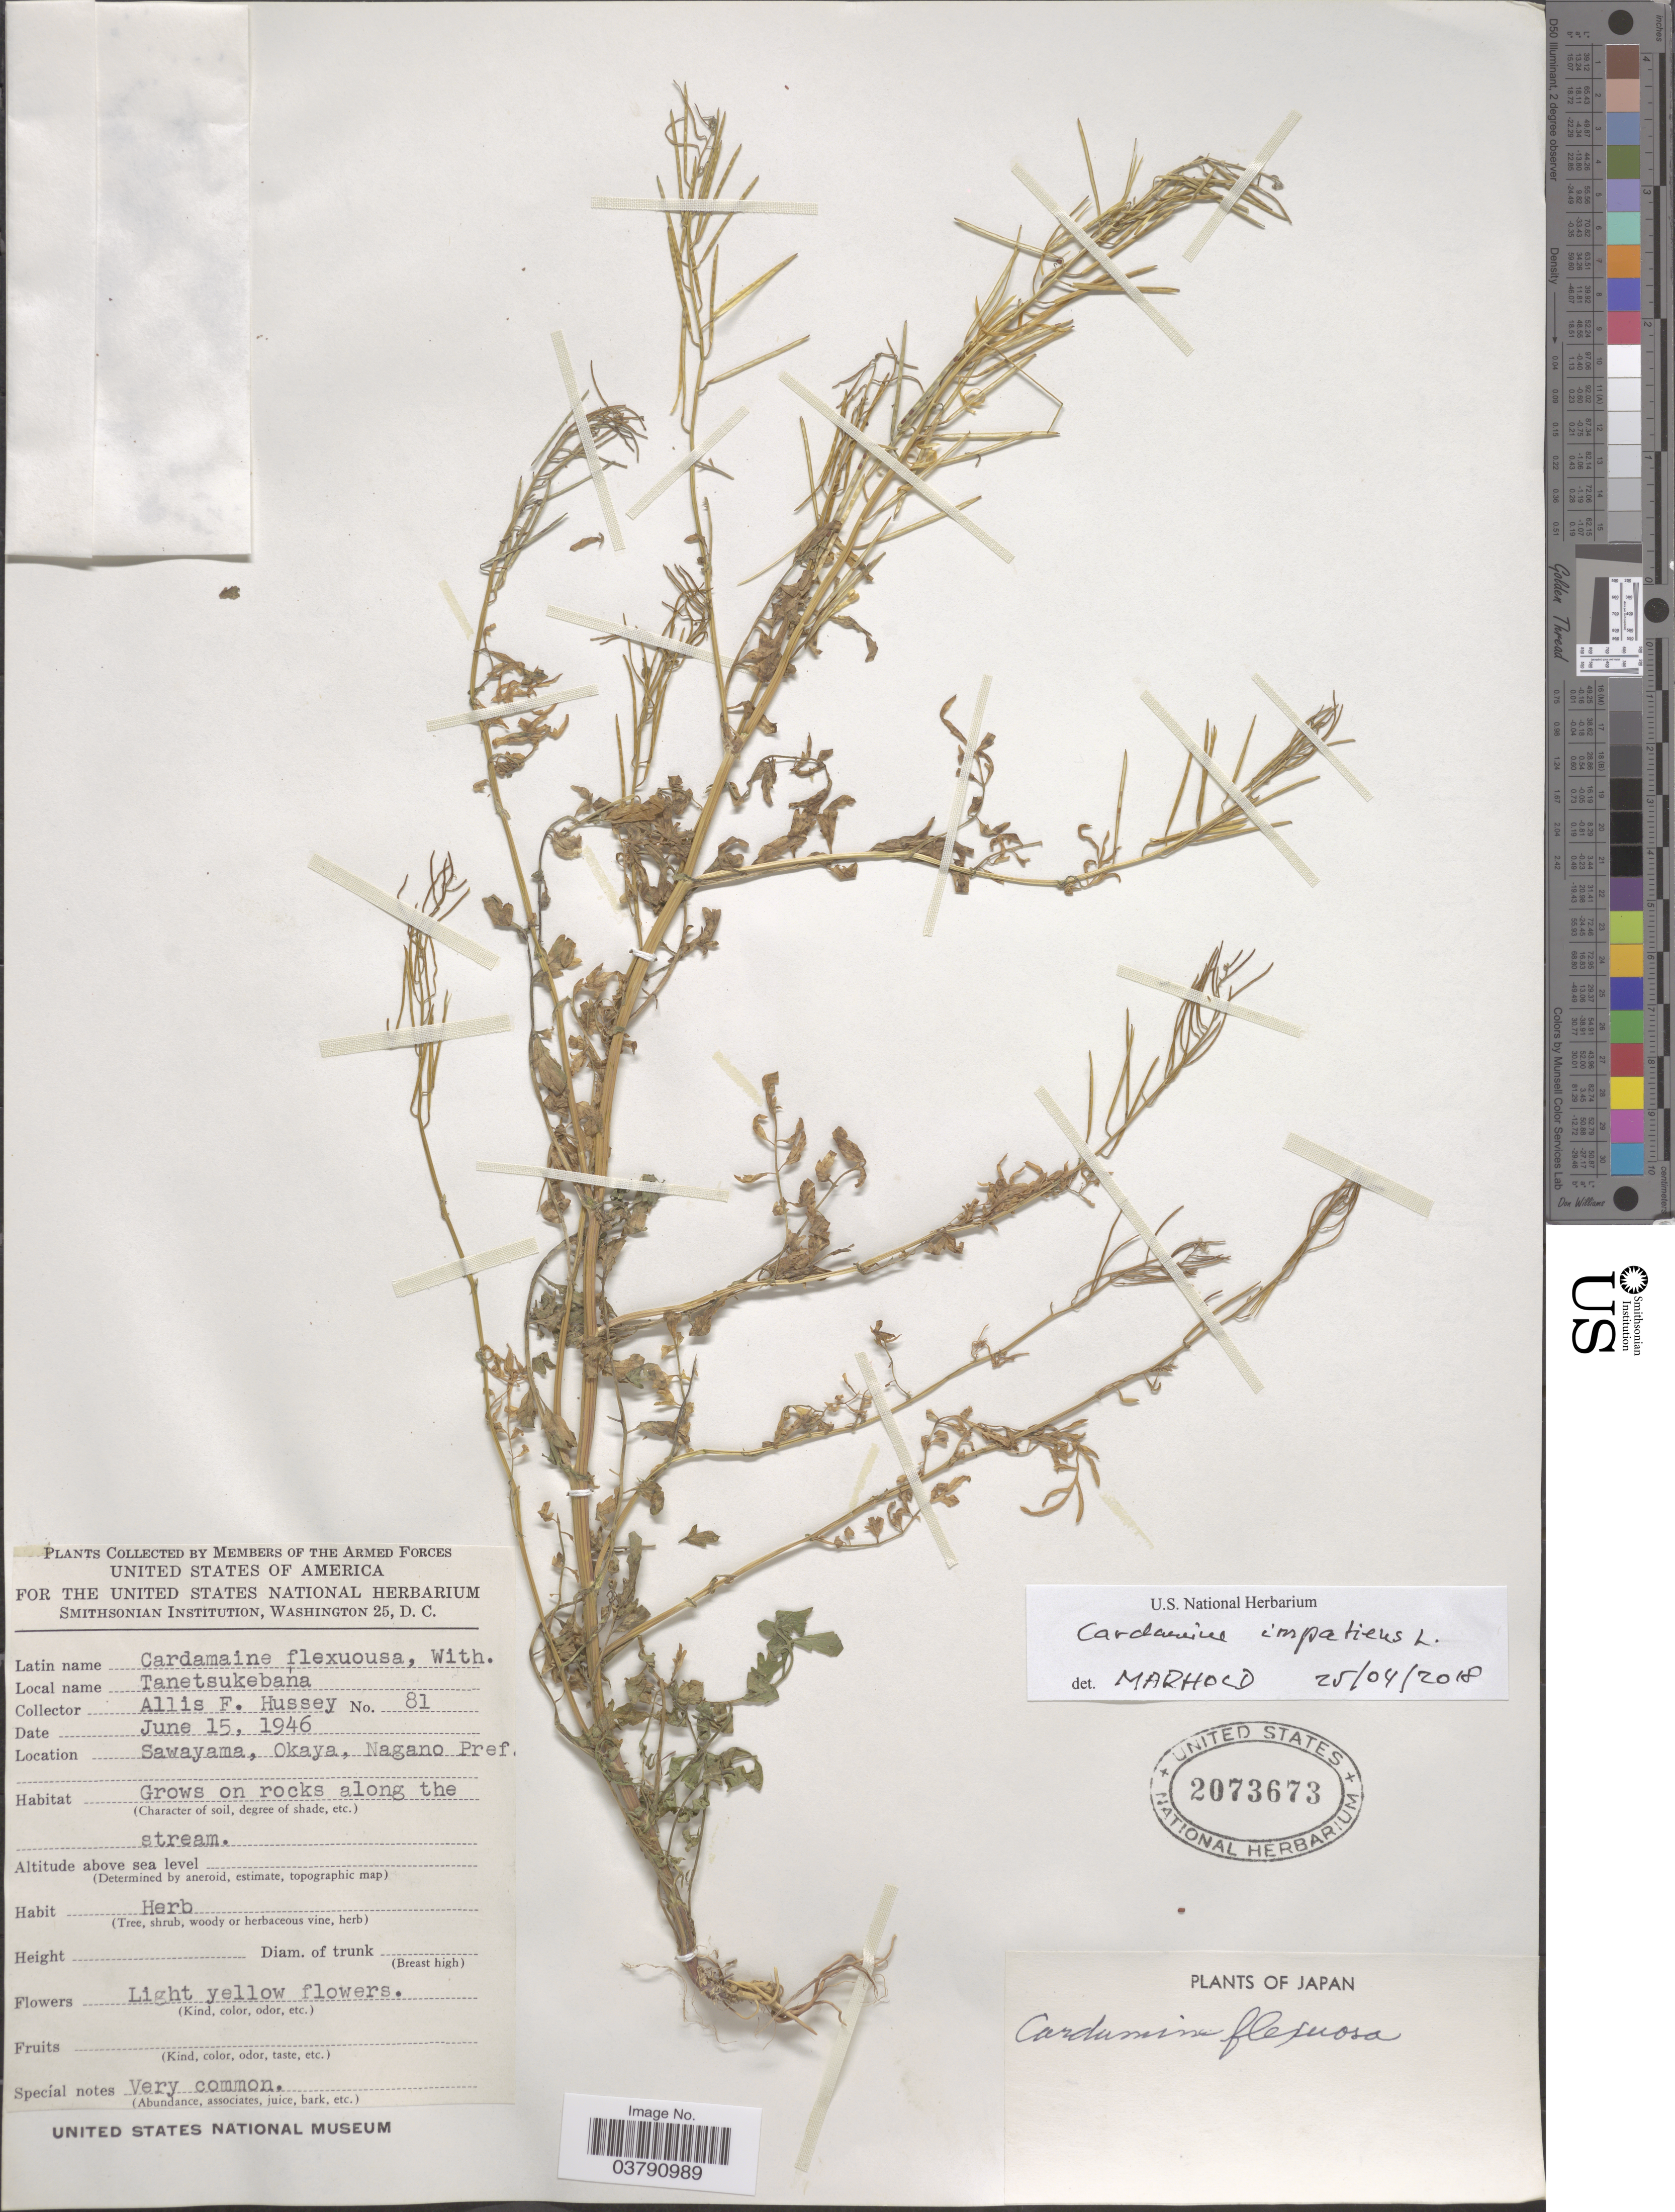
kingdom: Plantae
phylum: Tracheophyta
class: Magnoliopsida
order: Brassicales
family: Brassicaceae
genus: Cardamine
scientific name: Cardamine impatiens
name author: L.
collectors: A. Hussey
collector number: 81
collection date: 1946-06-15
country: Japan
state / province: Nagano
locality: Sawayama, Okaya, Nagano Pref.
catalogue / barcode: US 2073673